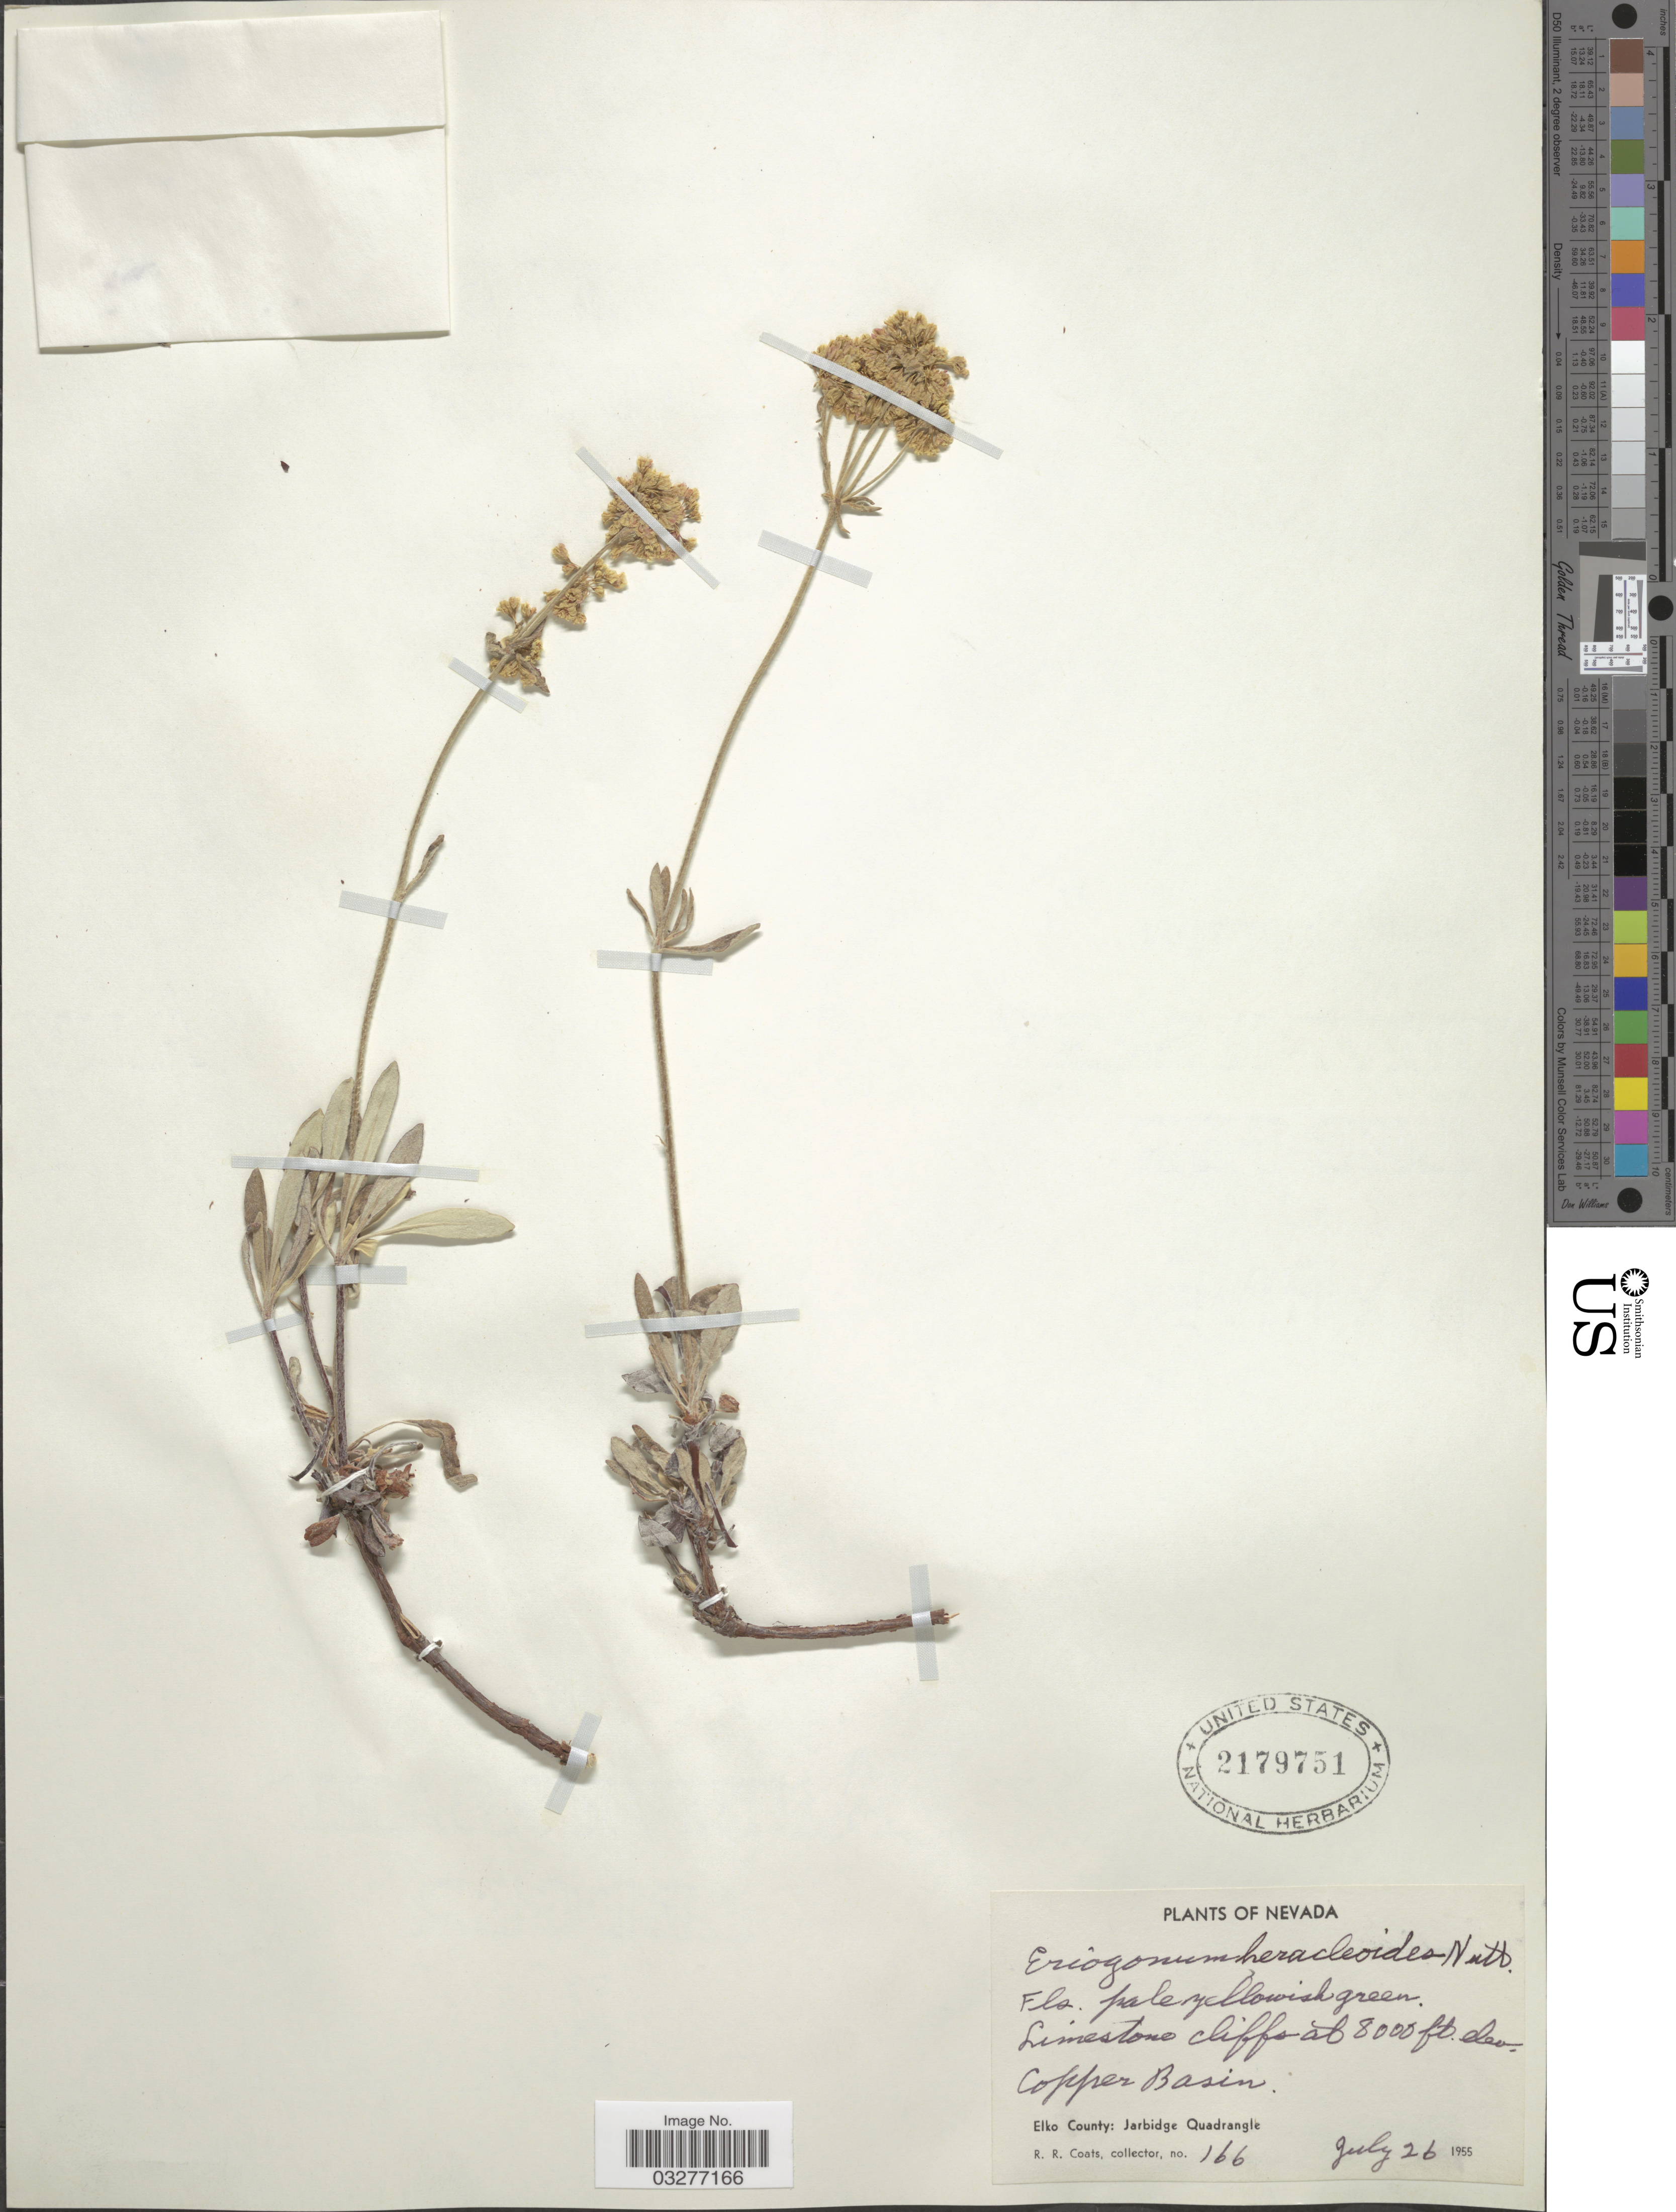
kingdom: Plantae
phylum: Tracheophyta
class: Magnoliopsida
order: Caryophyllales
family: Polygonaceae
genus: Eriogonum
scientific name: Eriogonum heracleoides var. heracleoides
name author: Nutt.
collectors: R. Coats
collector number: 166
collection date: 1955-07-26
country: United States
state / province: Nevada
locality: Limestone cliffs. Copper Basin. Elko County: Jarbidge Quadrangle.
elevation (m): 2438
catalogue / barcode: US 2179751